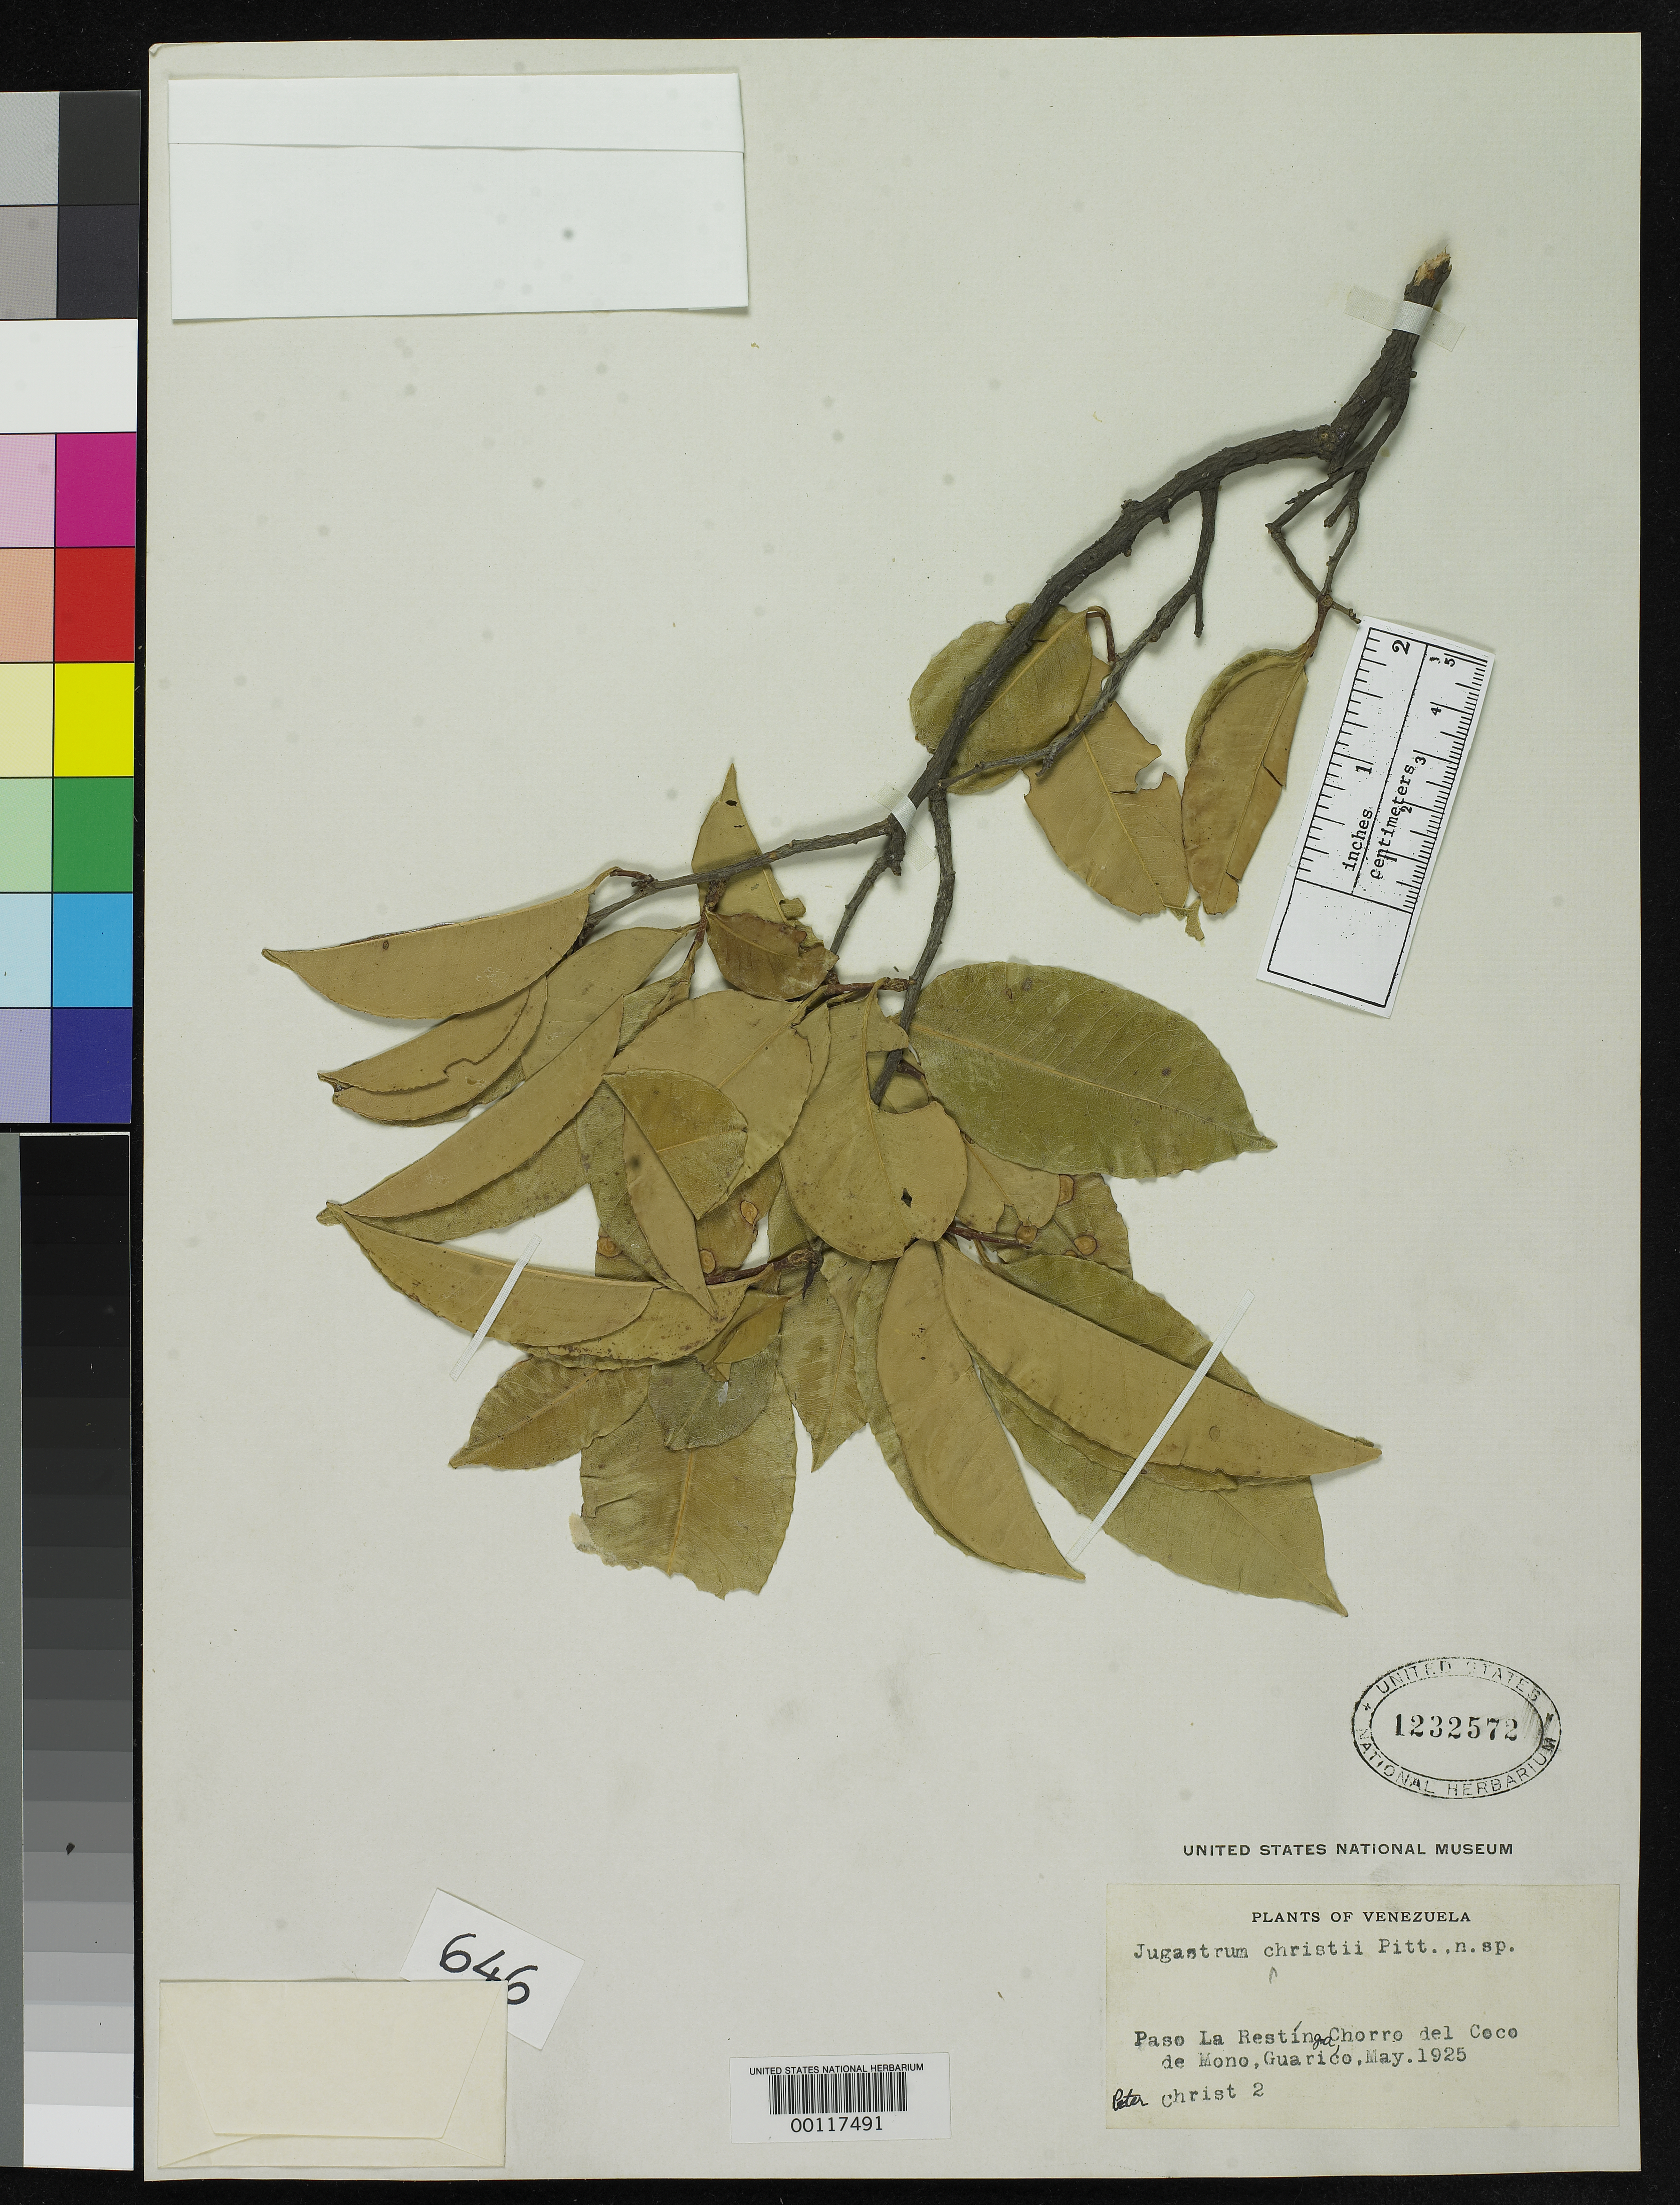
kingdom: Plantae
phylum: Tracheophyta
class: Magnoliopsida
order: Ericales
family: Lecythidaceae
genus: Jugastrum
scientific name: Jugastrum christi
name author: Pittier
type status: Type Fragment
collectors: P. Christ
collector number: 2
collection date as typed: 21 May 1925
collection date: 1925-05-21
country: Venezuela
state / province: Guárico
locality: Paso La Restinga, las Animas.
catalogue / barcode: US 1232572